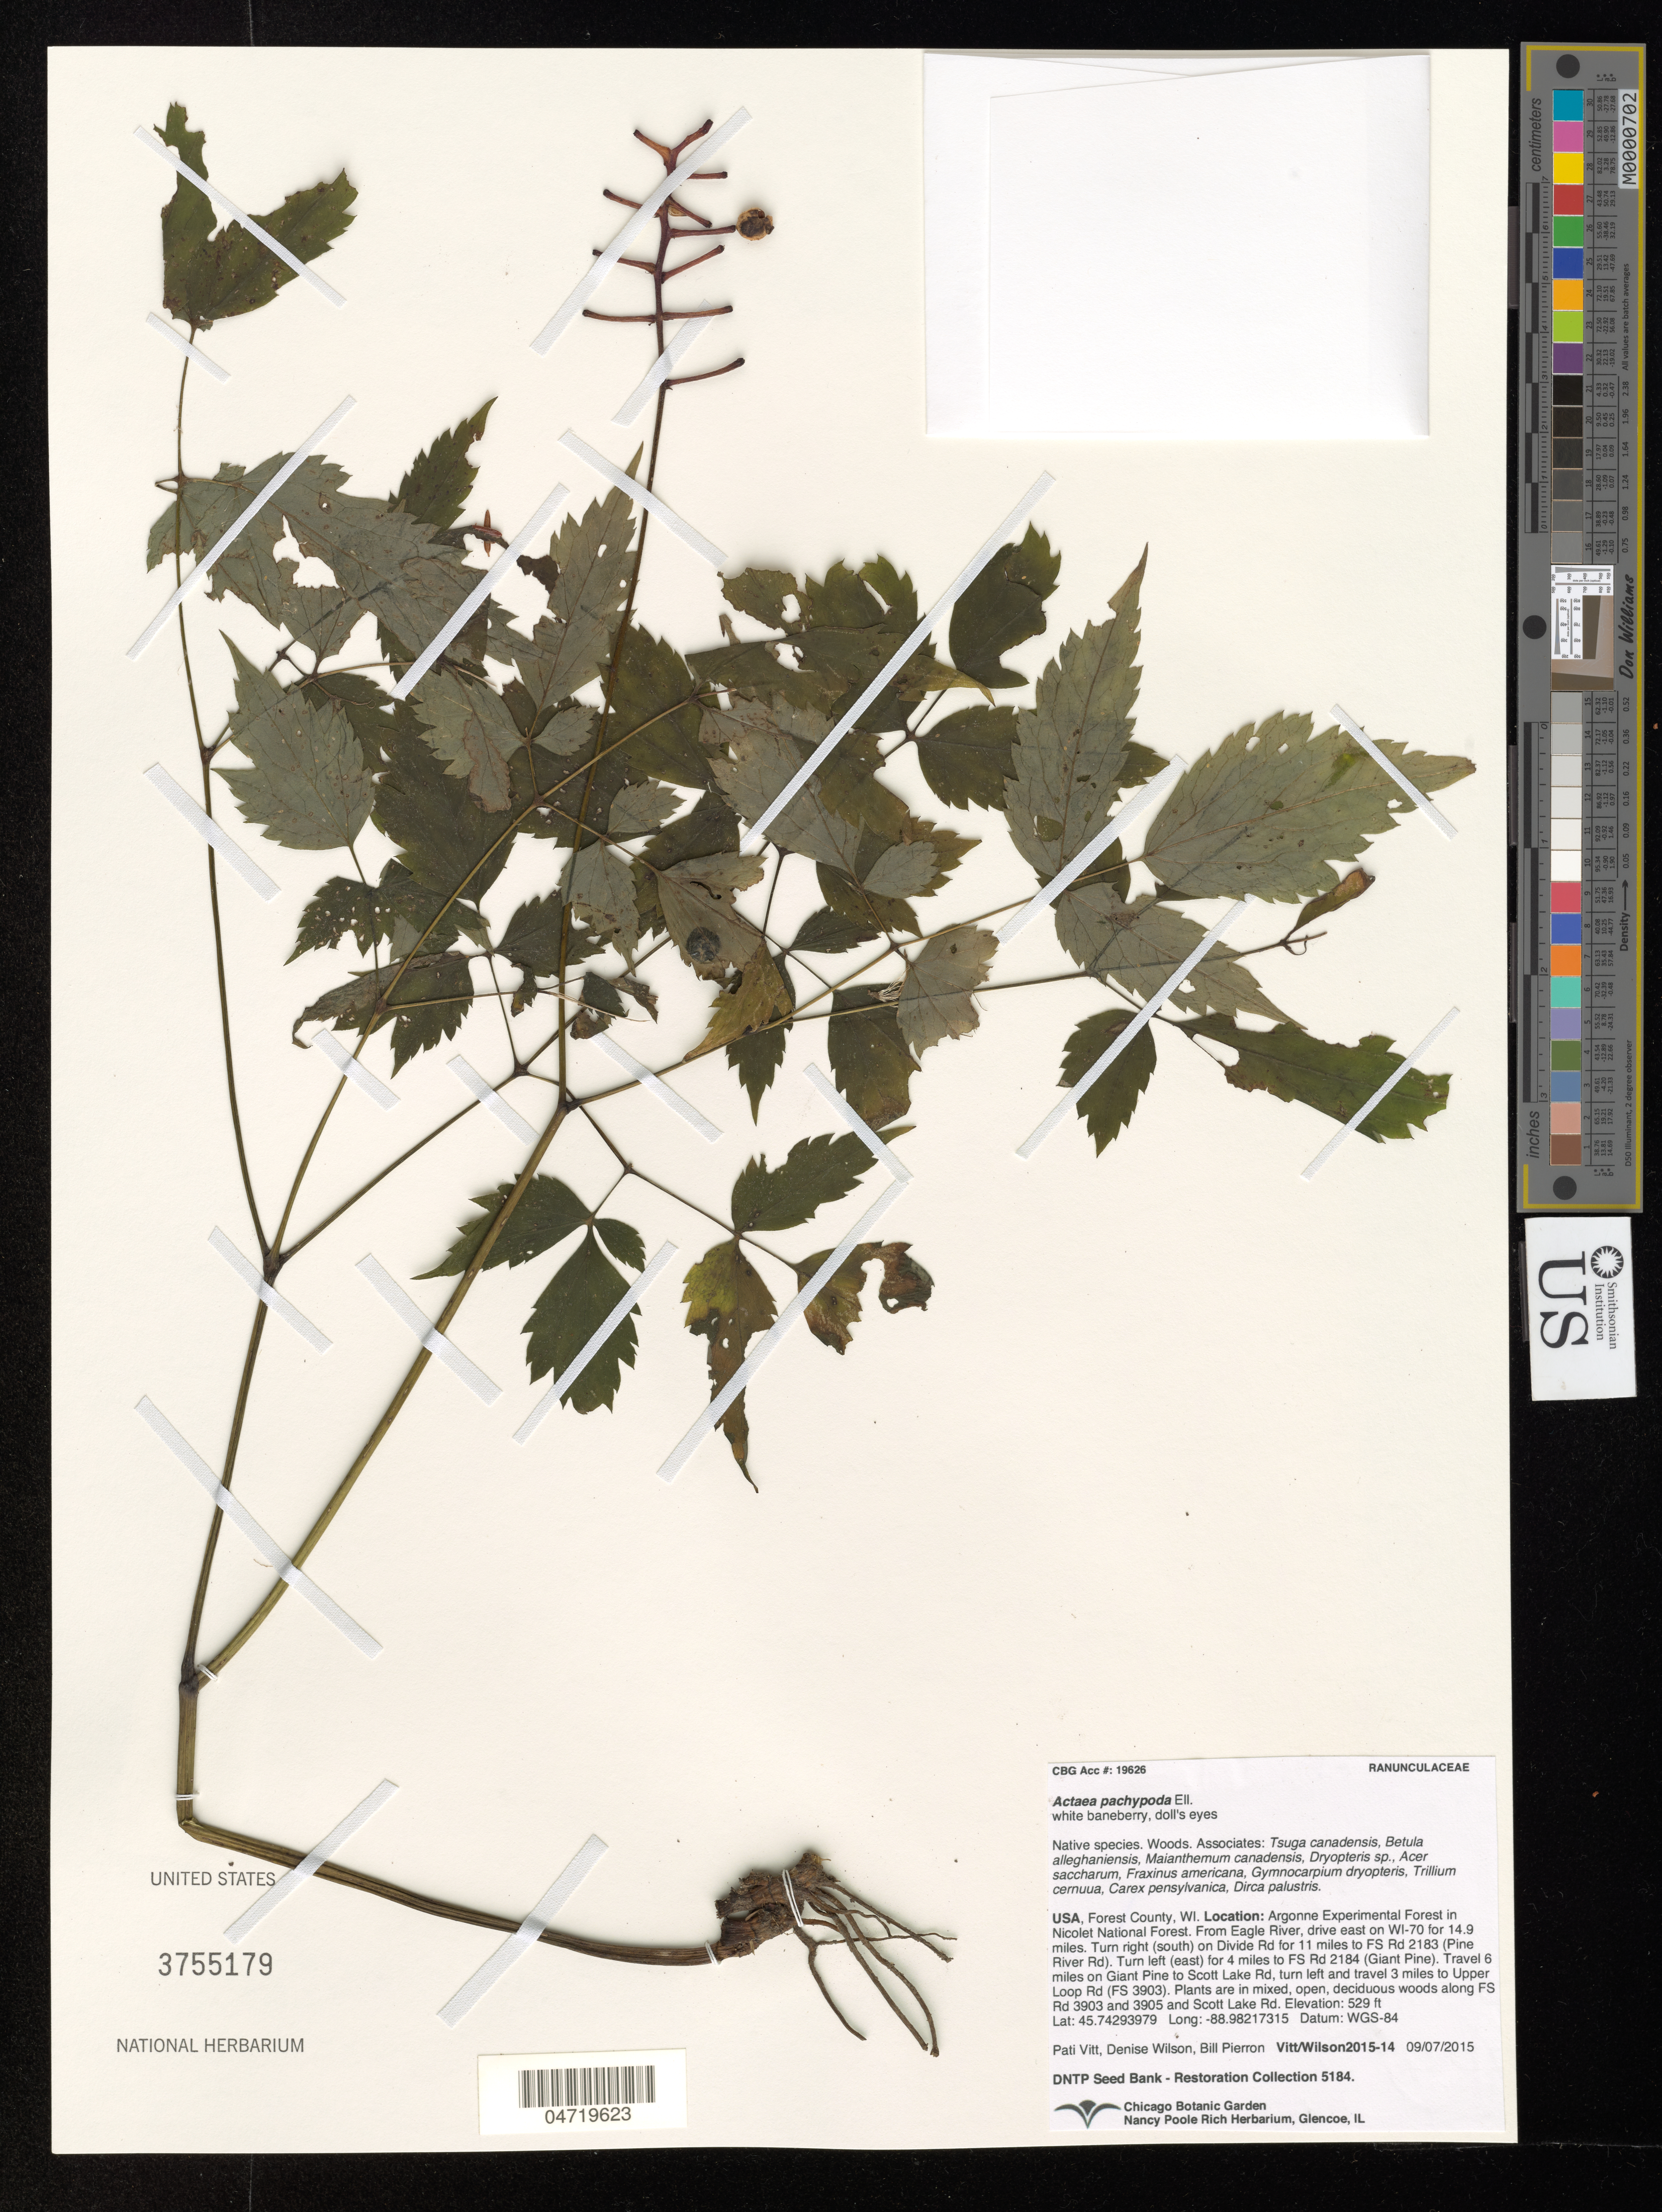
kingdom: Plantae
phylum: Tracheophyta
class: Magnoliopsida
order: Ranunculales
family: Ranunculaceae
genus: Actaea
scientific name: Actaea pachypoda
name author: Elliott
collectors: P. Vitt, D. Wilson & B. Pierron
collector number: Vitt/Wilson2015-14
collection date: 2015-09-07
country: United States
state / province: Wisconsin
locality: Forest County, WI. Argonne Experimental Forest in Nicolet National Forest. From Eagle River, drive east on WI-70 for 14.9 miles. Turn right (south) on Divide Rd for 11 miles to FS Rd 2183 (Pine River Rd). Turn left (east) for 4 miles to FS Rd2184 (Giant Pine). Travel 6 miles on Giant Pine to Scott Lake Rd, turn left and travel 3 miles to Upper Loop Rd (FS 3903). Plants are in mixed, open, deciduous woods along FS Rd 3903 and 3905 and Scott Lake Rd.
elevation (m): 161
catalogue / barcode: US 3755179